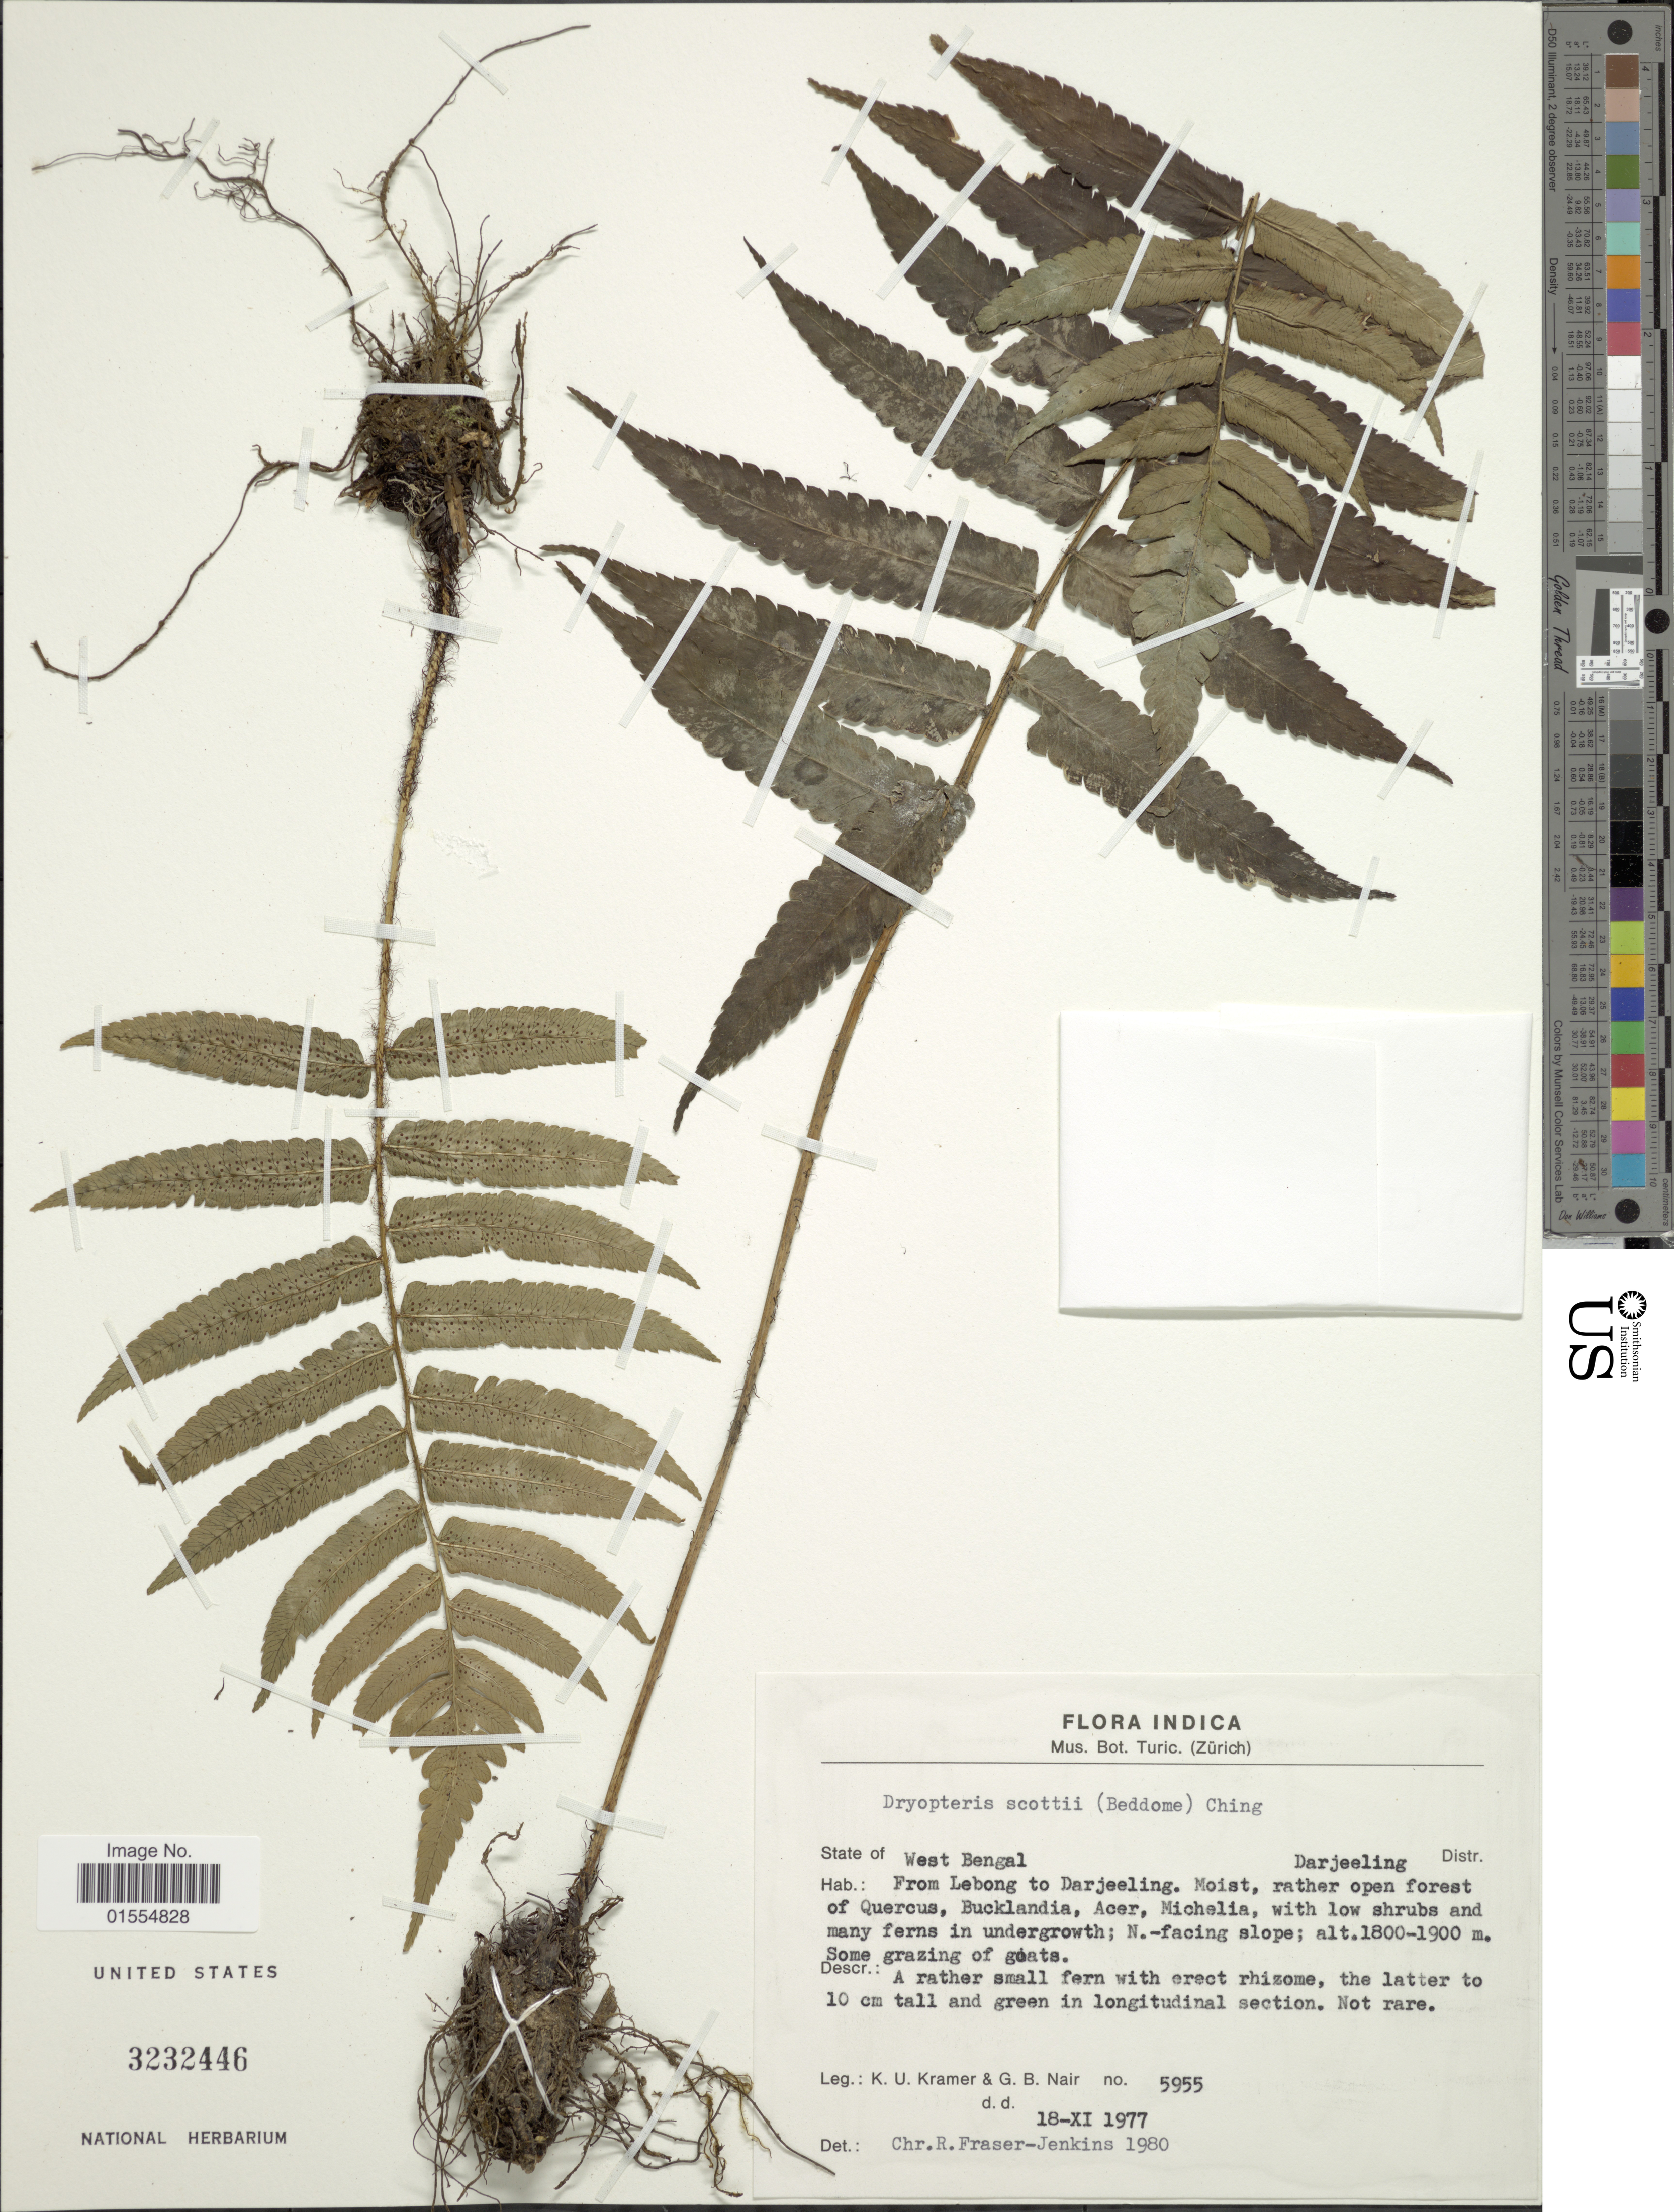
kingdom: Plantae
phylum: Tracheophyta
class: Polypodiopsida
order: Polypodiales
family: Dryopteridaceae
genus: Dryopteris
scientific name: Dryopteris scottii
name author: (Bedd.) Ching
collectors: K. U. Kramer & G. Nair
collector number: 5955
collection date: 1977-11-18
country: India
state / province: West Bengal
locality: Indica, West Bengal, Darjeeling Distr., from Lebong to Darjeeling, N.-facing slope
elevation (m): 1800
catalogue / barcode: US 3232446